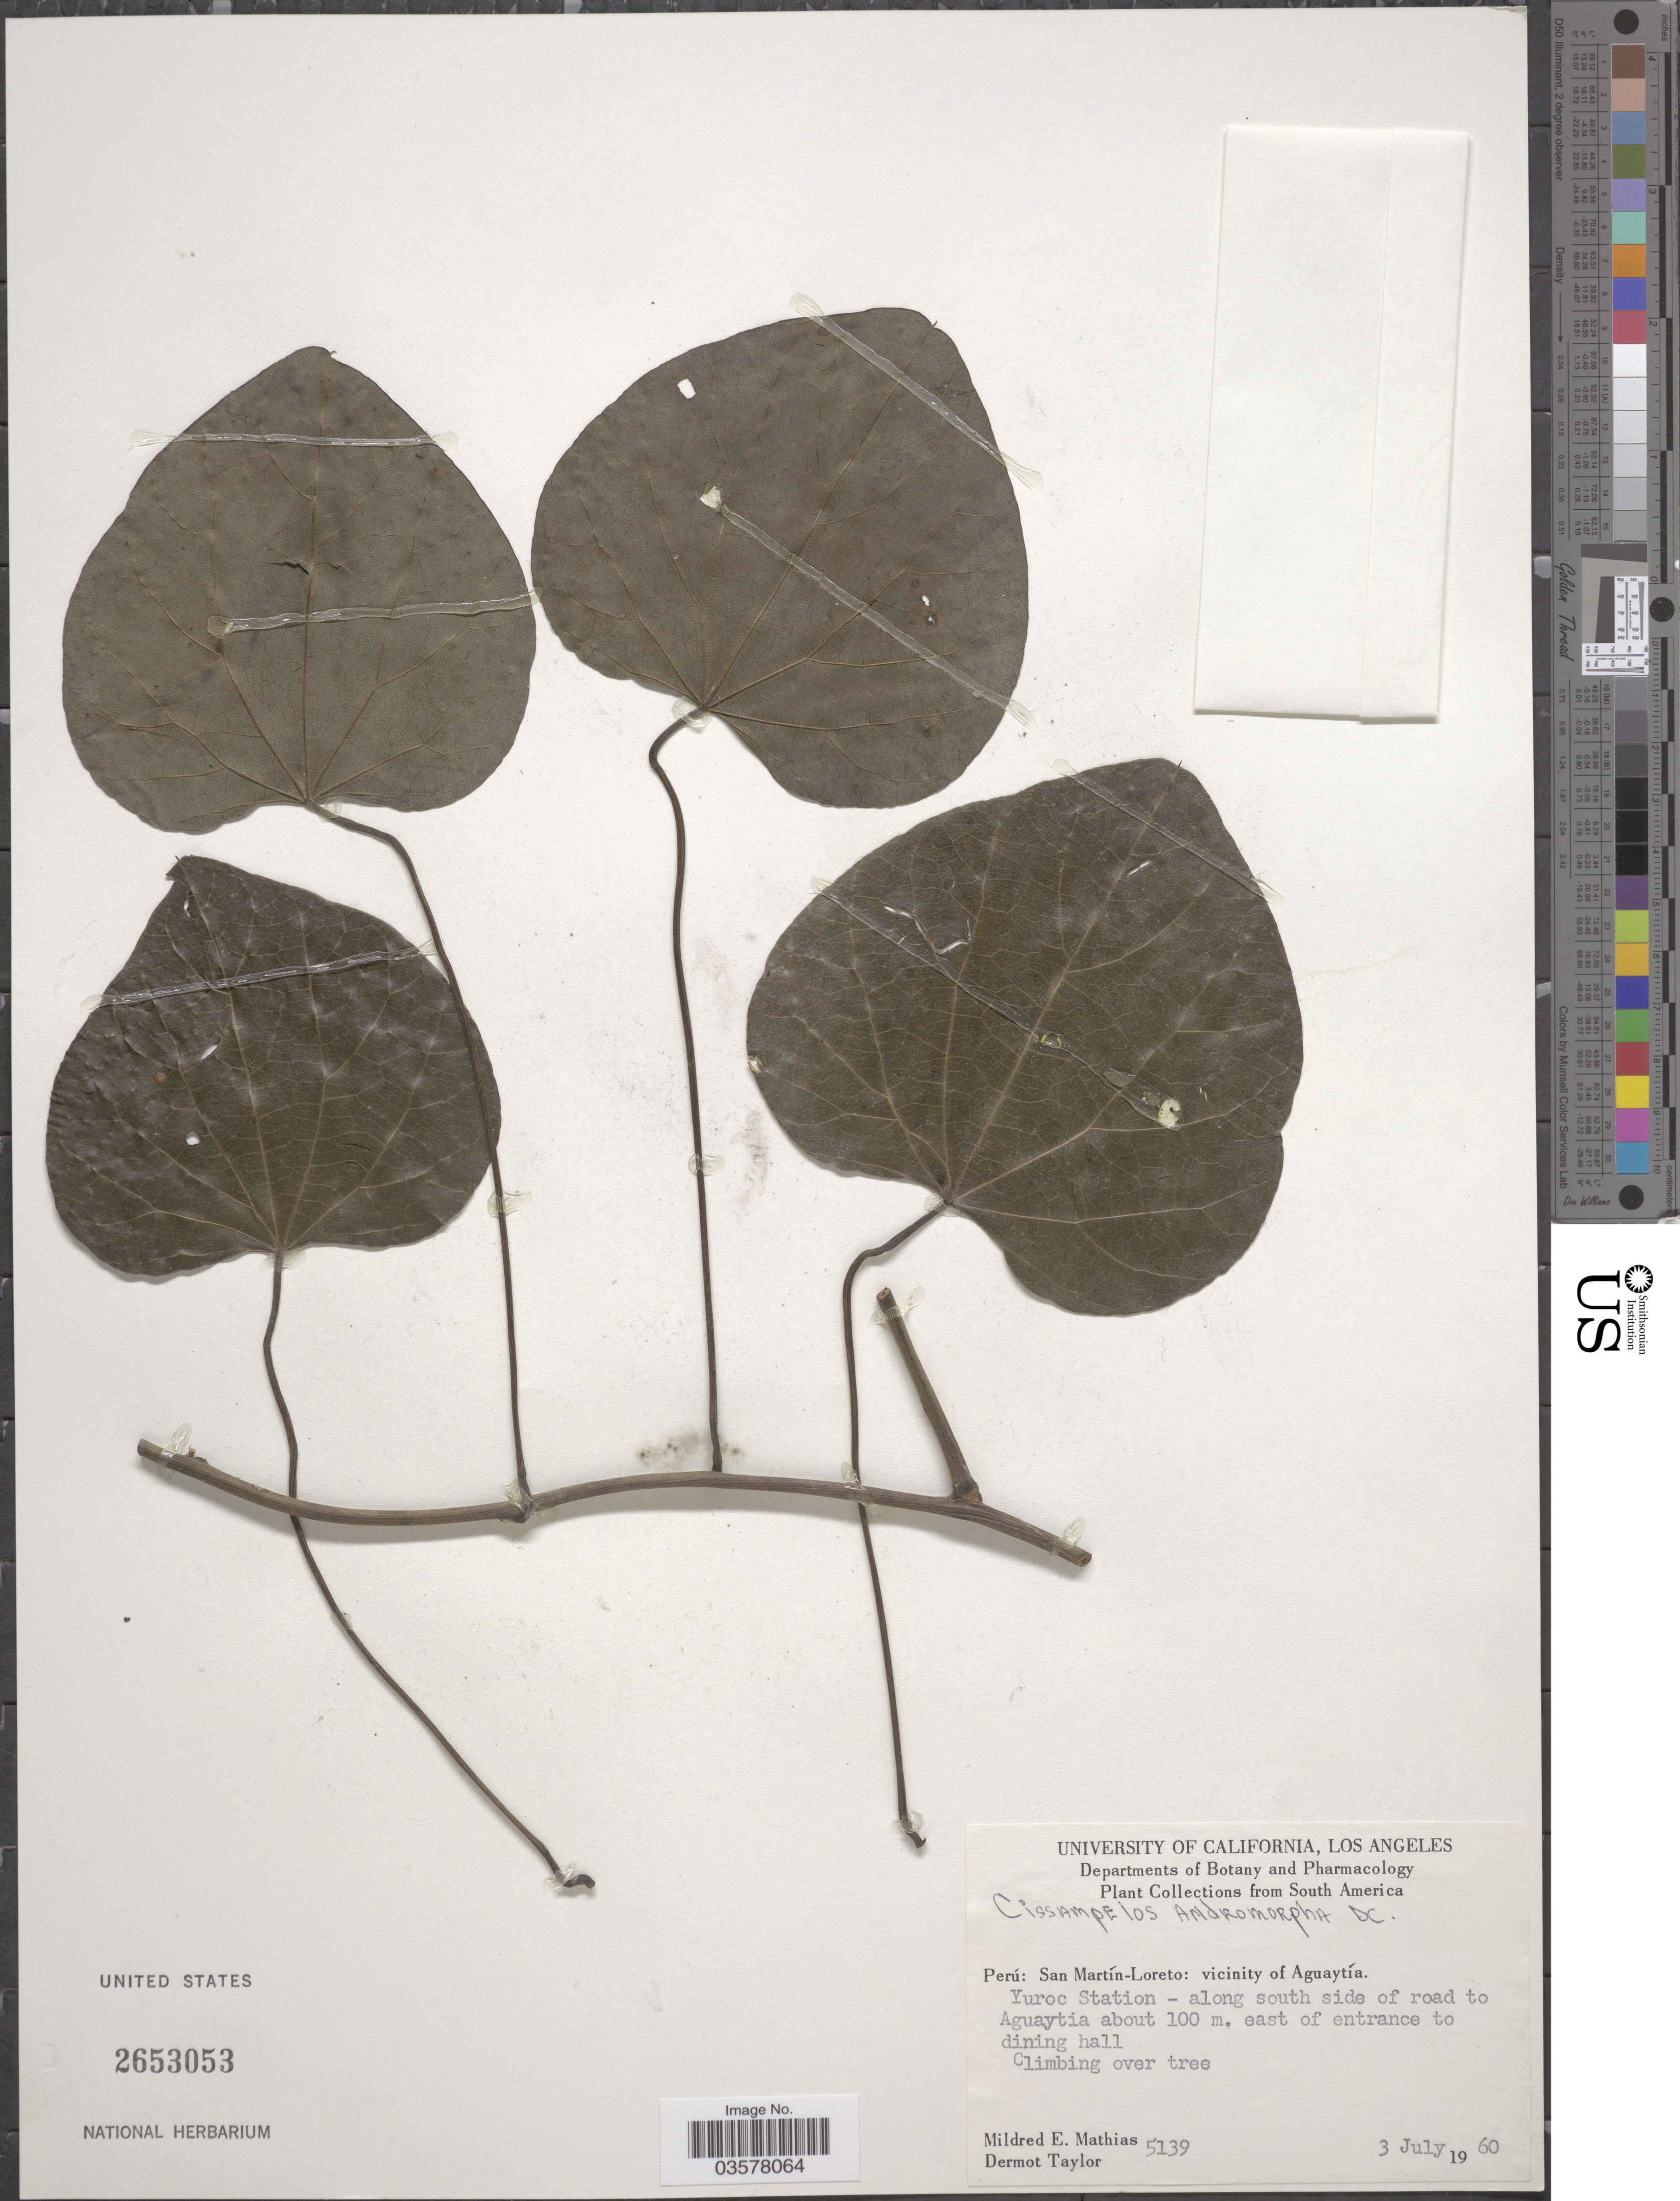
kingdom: Plantae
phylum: Tracheophyta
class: Magnoliopsida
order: Ranunculales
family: Menispermaceae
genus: Cissampelos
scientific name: Cissampelos andromorpha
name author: DC.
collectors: M. E. Mathias & D. Taylor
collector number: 5139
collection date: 1960-07-03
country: Peru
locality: San Martín-Loreto: vicinity of Aguaytía. Yuroc Station - along south side of road to Aguaytia about 100 m. east of entrance to dining hall.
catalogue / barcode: US 2653053